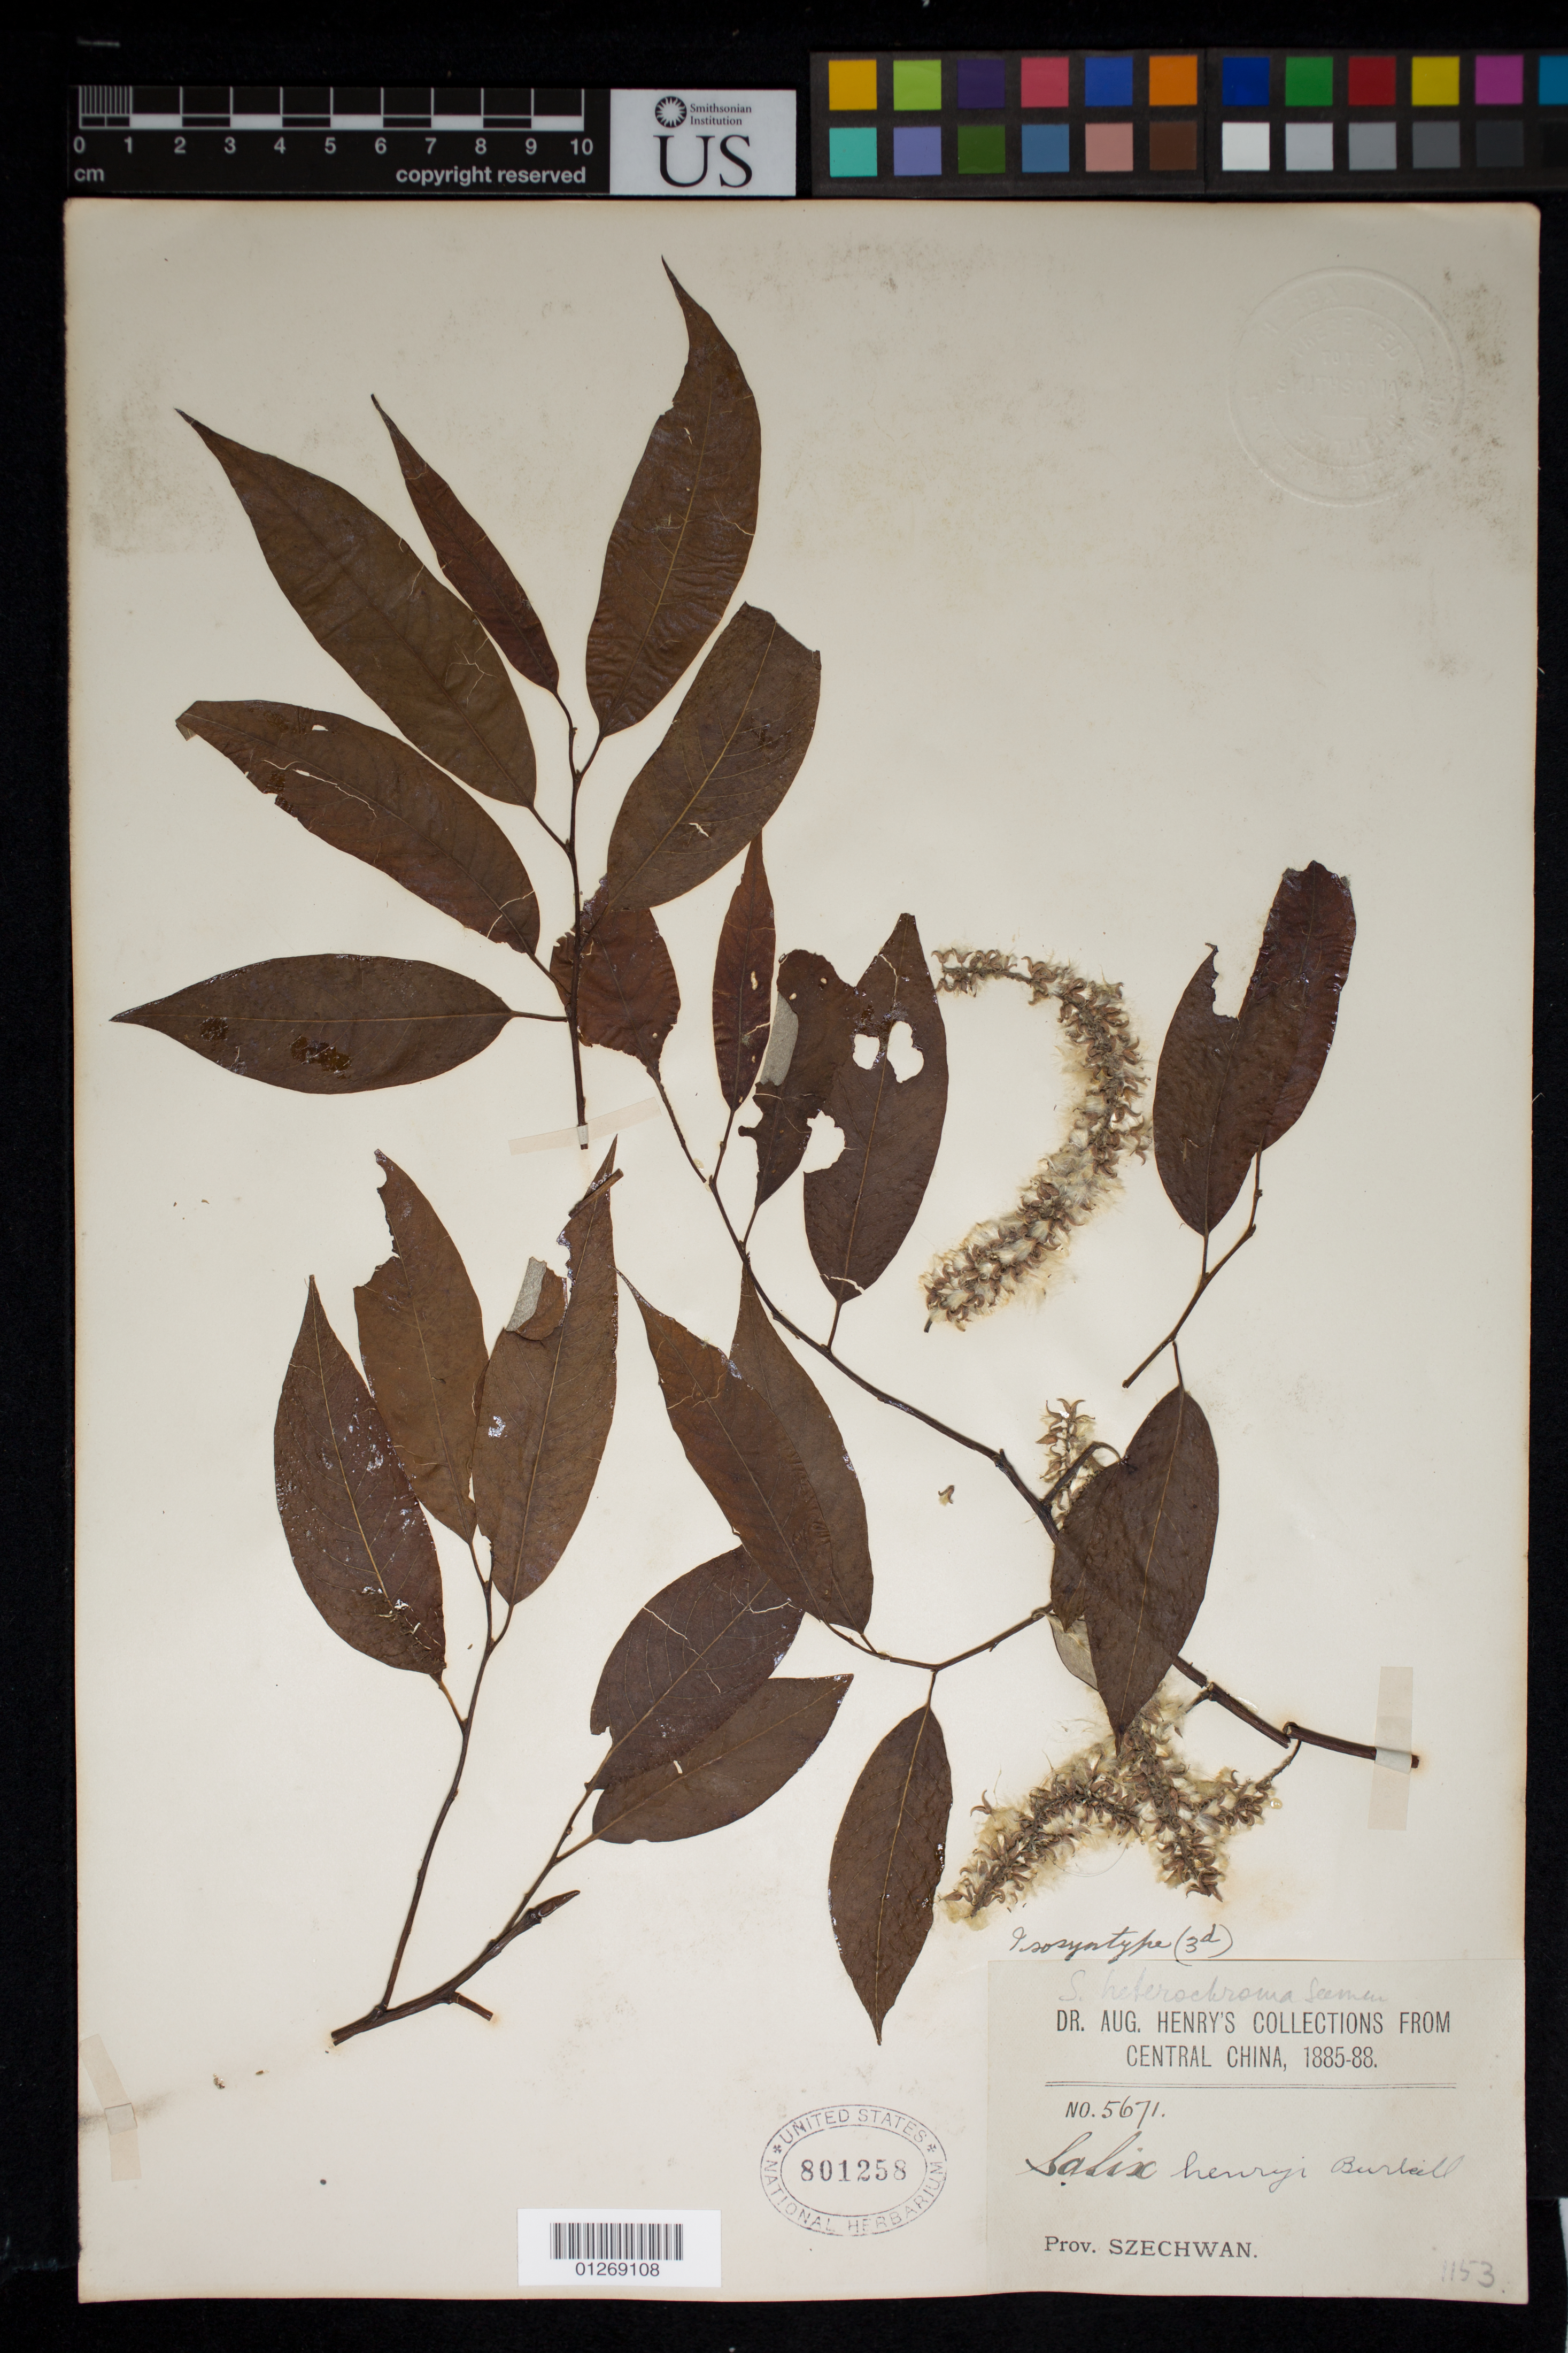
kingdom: Plantae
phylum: Tracheophyta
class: Magnoliopsida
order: Malpighiales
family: Salicaceae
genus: Salix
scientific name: Salix henryi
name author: Burkill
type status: Syntype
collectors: A. Henry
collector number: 5671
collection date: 1885/1888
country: China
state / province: Sichuan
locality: Central China. Prov. Szechwan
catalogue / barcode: US 801258